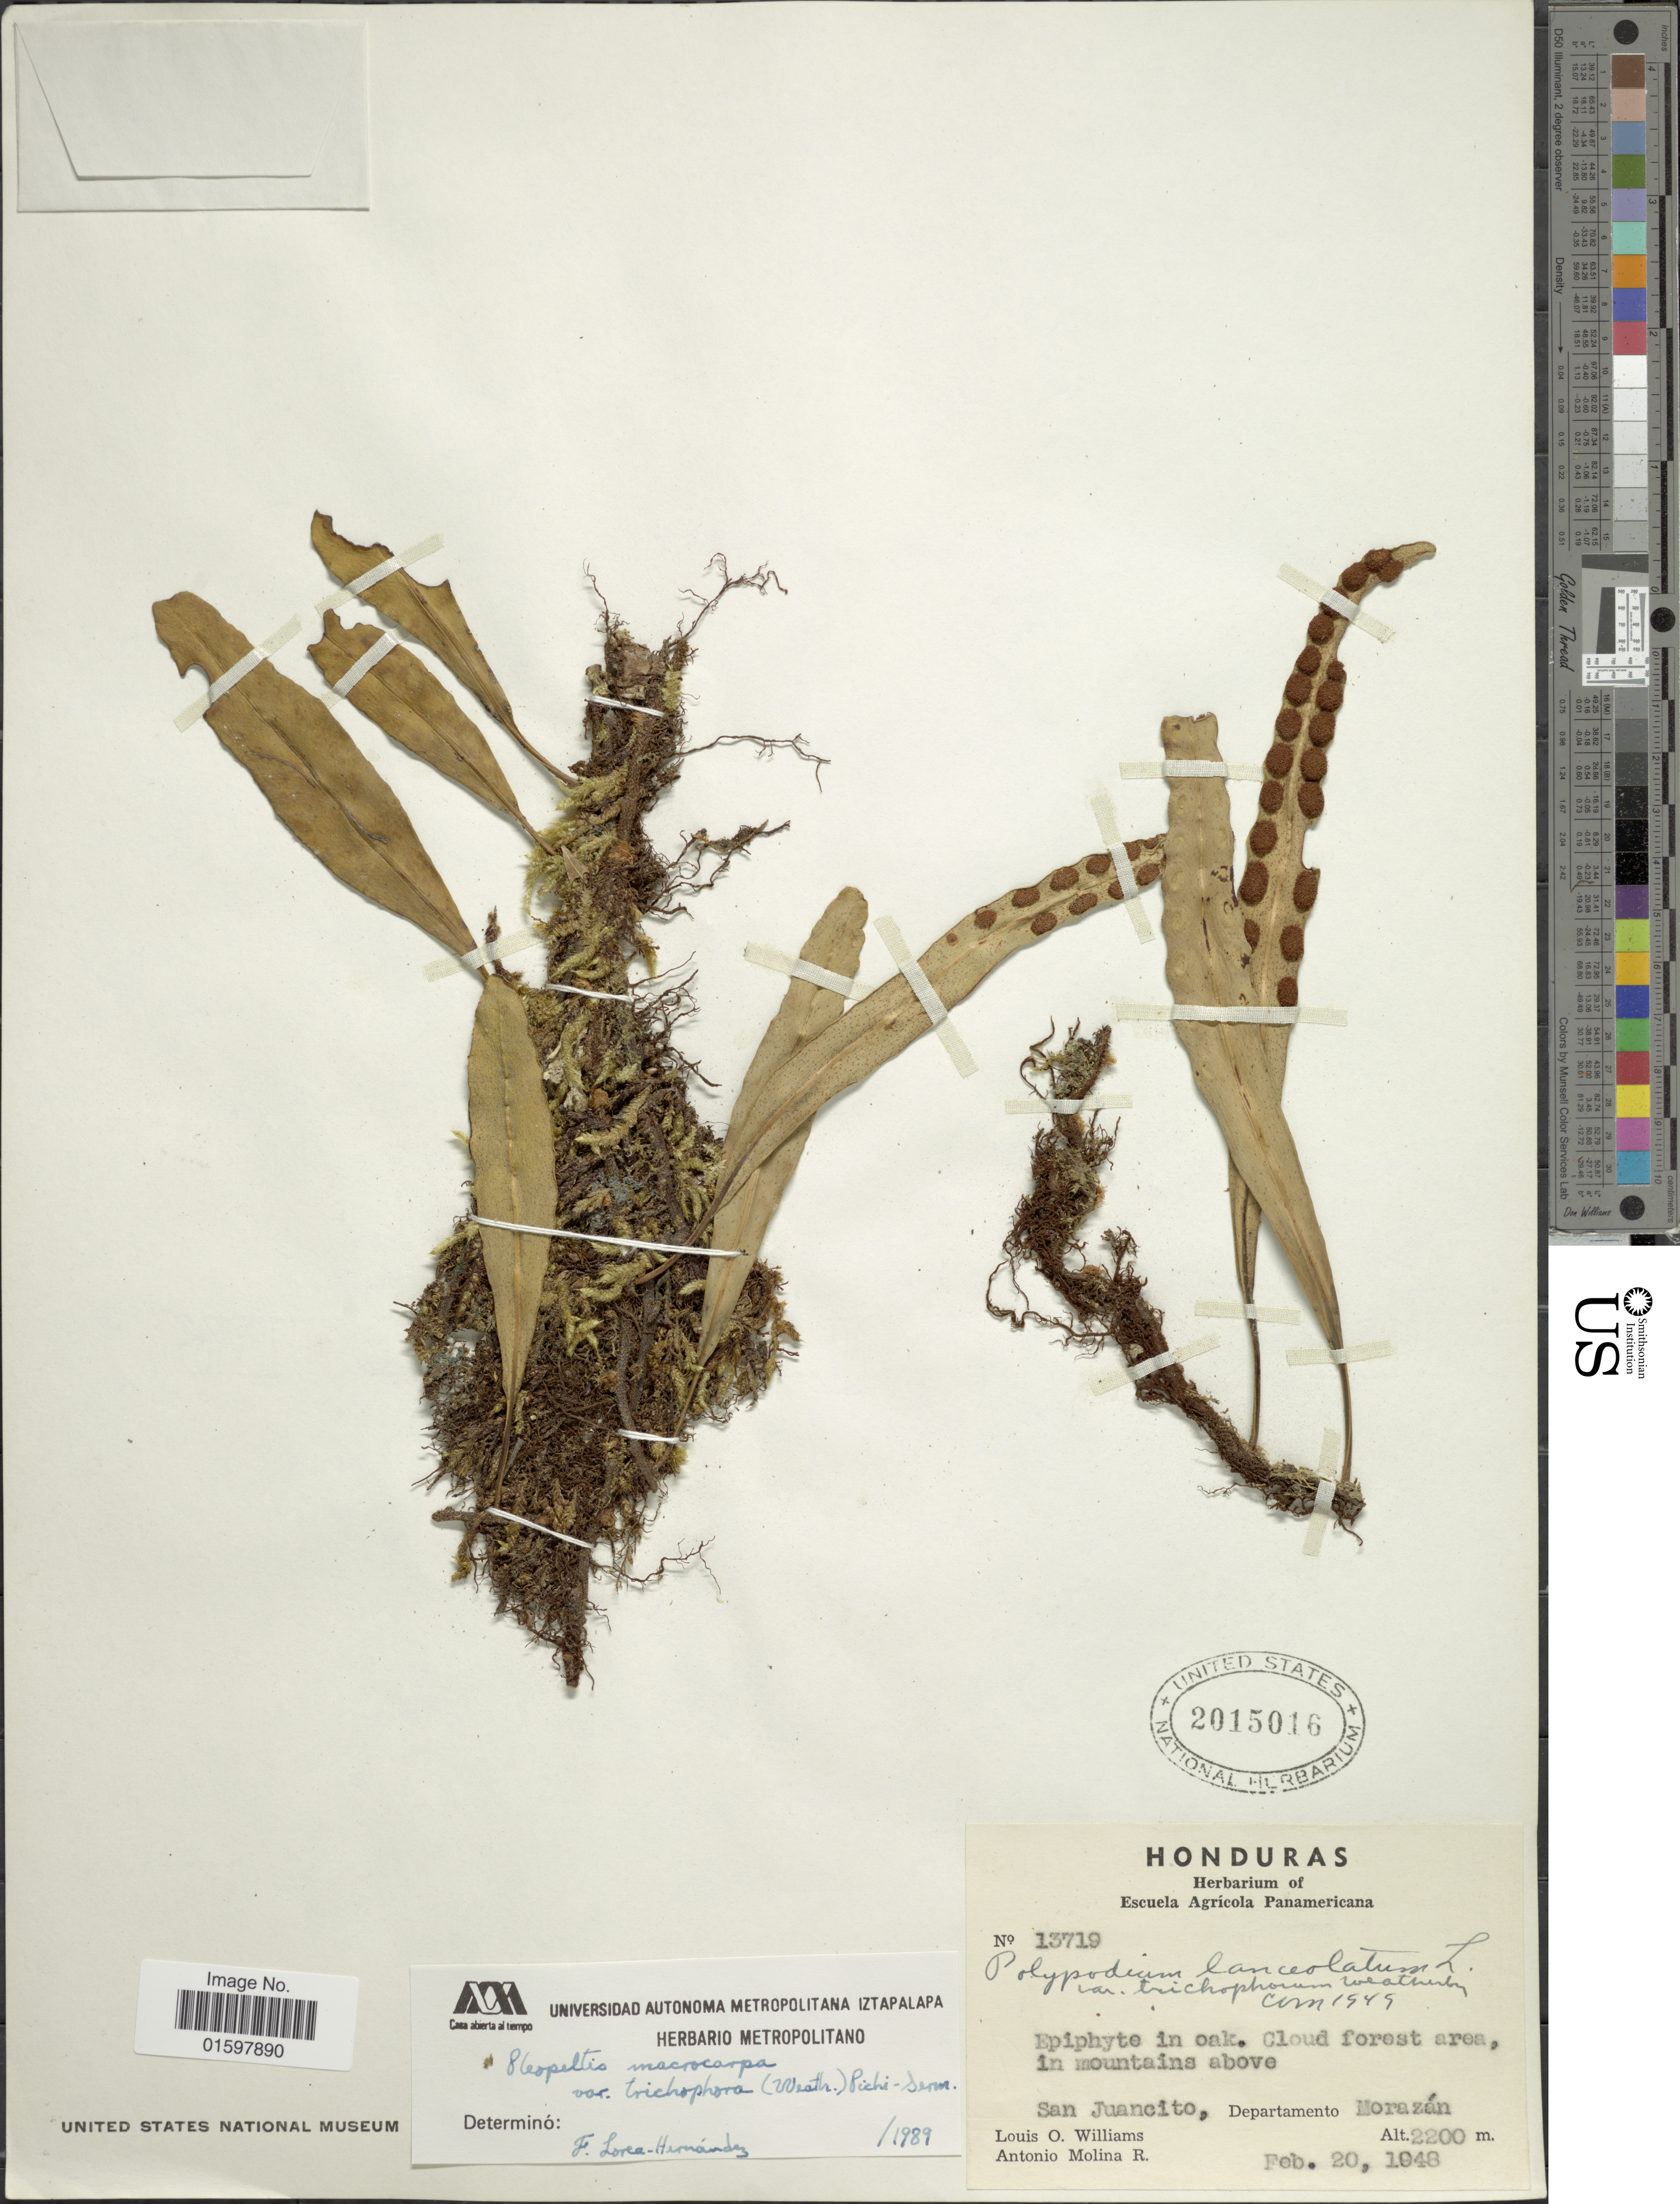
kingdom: Plantae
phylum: Tracheophyta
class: Polypodiopsida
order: Polypodiales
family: Polypodiaceae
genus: Pleopeltis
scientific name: Pleopeltis mexicana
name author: (Fée) Mickel & Beitel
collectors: L. O. Williams & A. Molina R.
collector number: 13719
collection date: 1948-02-20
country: Honduras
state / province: Fco. Morazán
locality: San Juancito, Departamento Morazán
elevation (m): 2200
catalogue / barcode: US 2015016